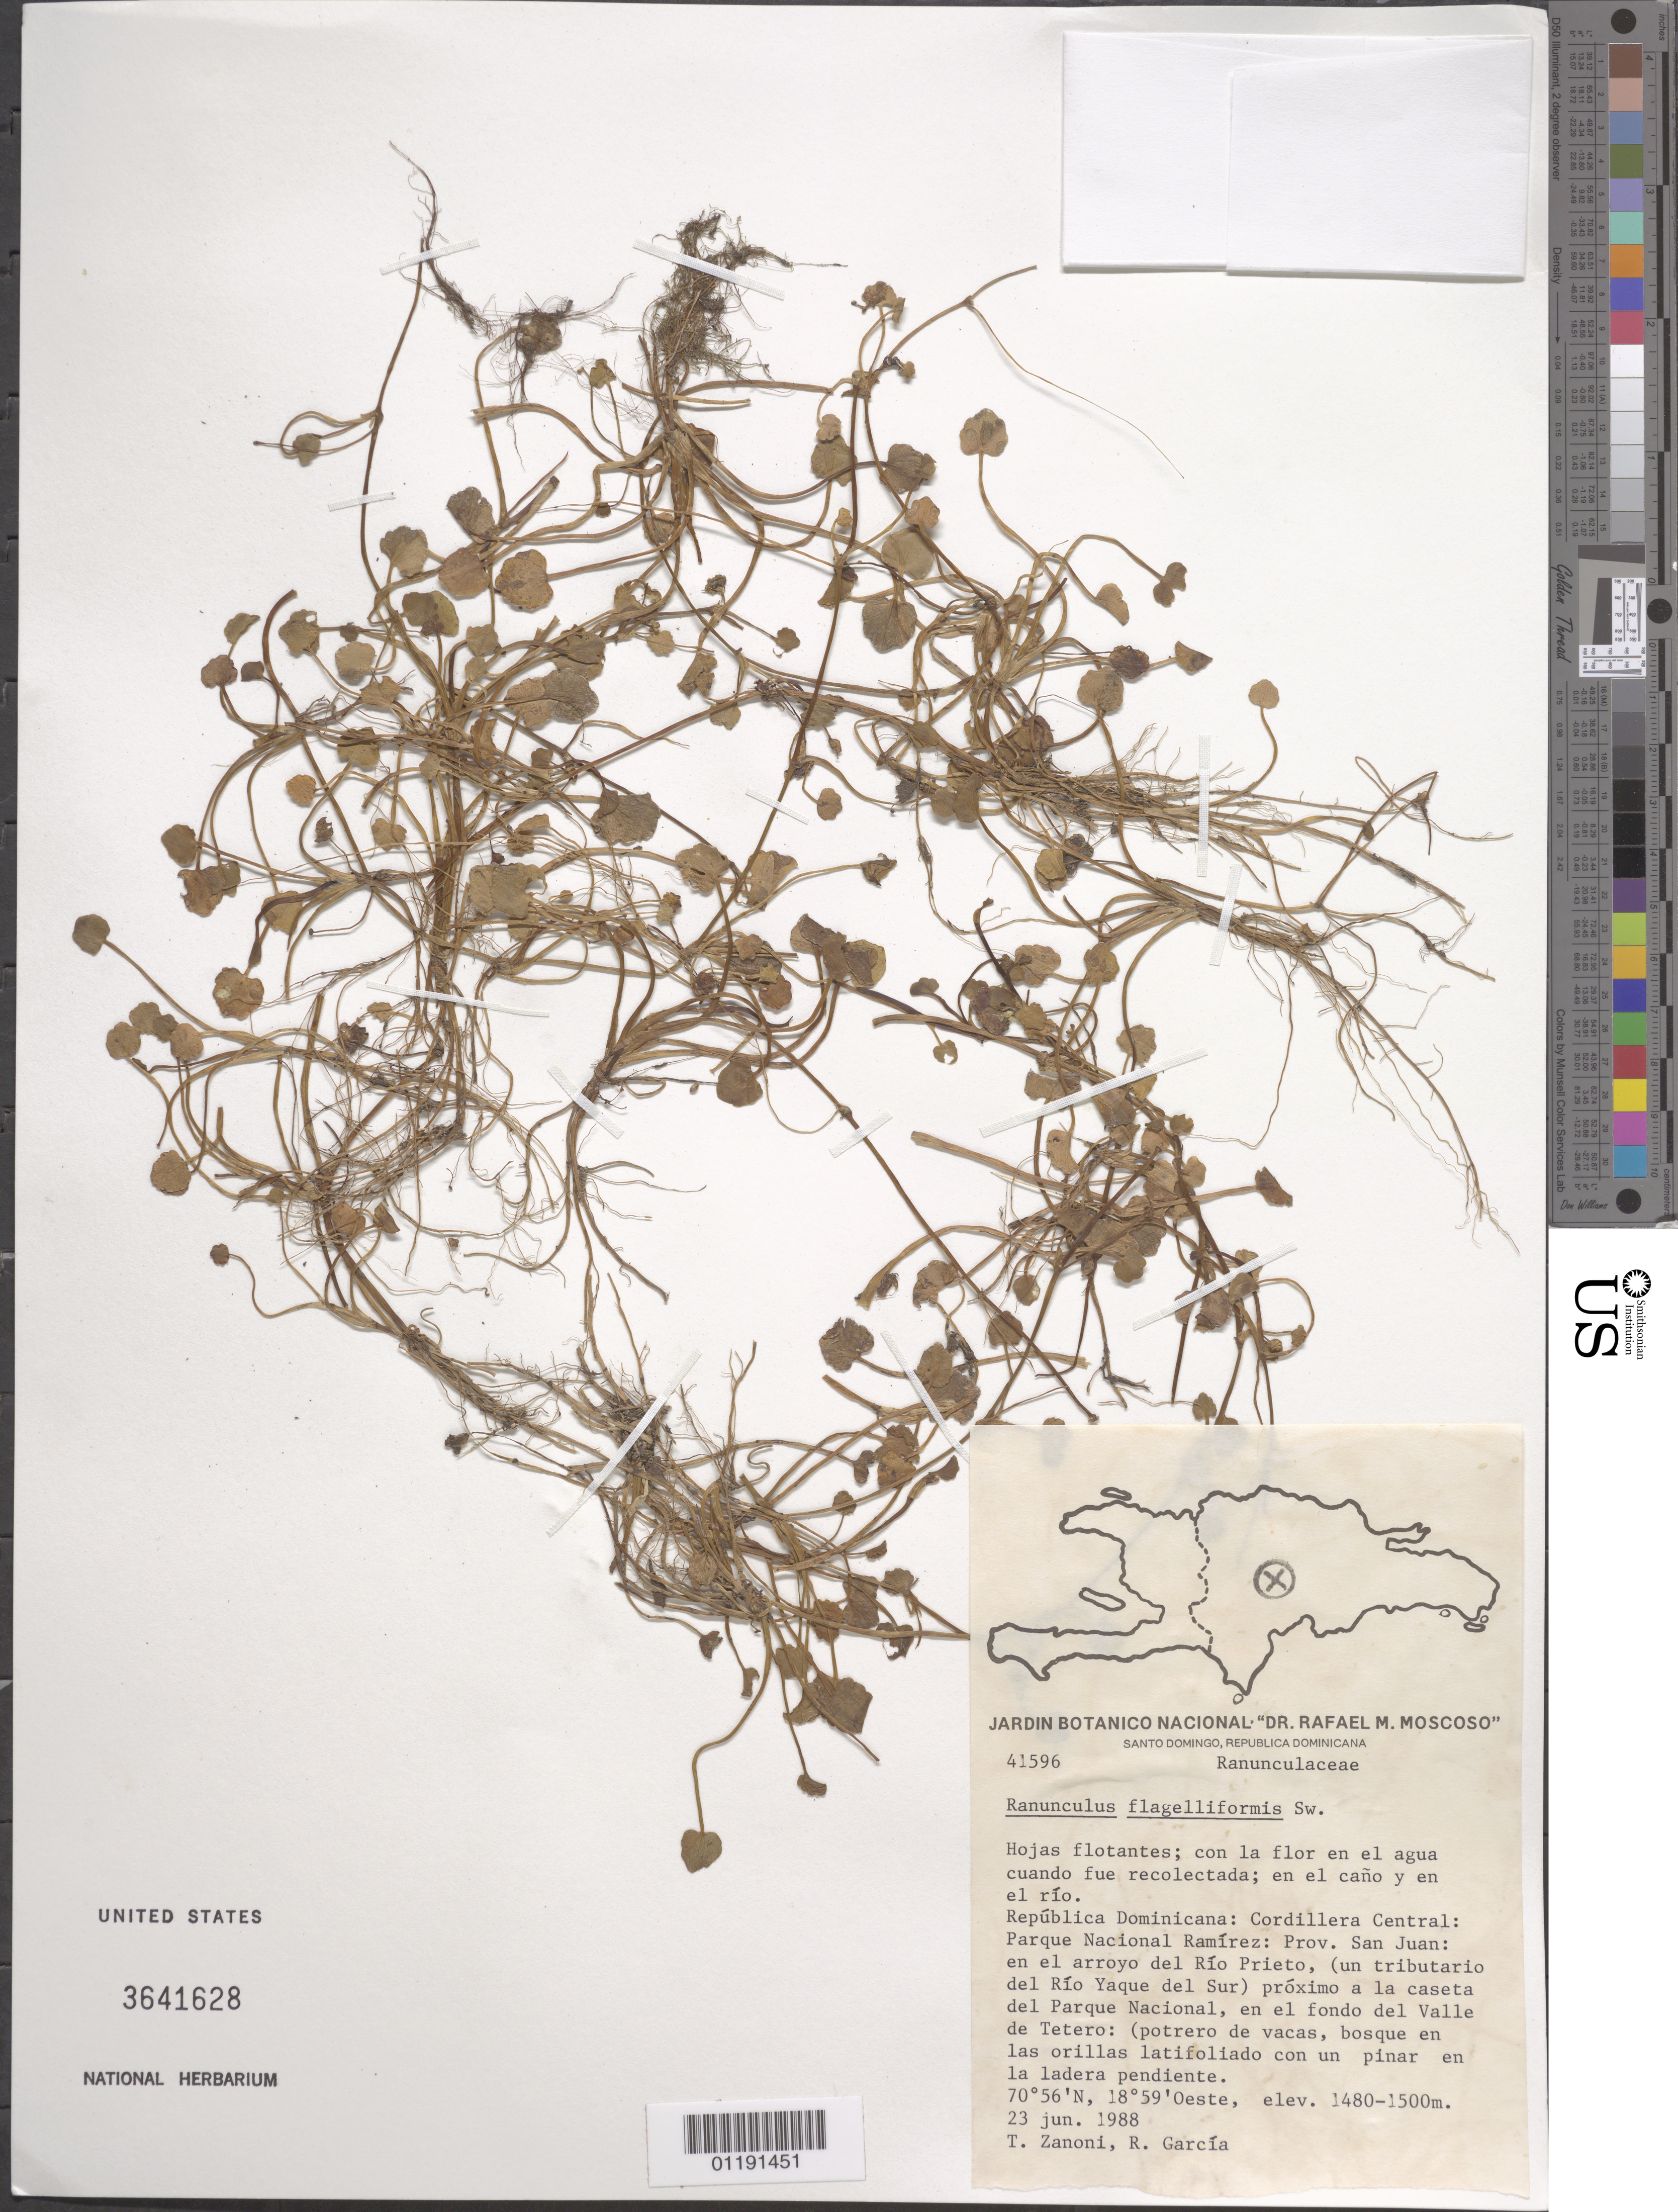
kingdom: Plantae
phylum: Tracheophyta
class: Magnoliopsida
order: Ranunculales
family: Ranunculaceae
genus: Ranunculus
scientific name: Ranunculus flagelliformis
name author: Sm.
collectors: T. A. Zanoni & R. G. García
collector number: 41596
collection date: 1988-06-23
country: Dominican Republic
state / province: San Juan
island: Hispaniola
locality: Cordillera Central: Ramírez National Park: in the stream of Río Prieto, (a tributary of the Río Yaque of the S) near the booth of the National Park, in the valley of Tetero.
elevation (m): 1480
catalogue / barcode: US 3641628